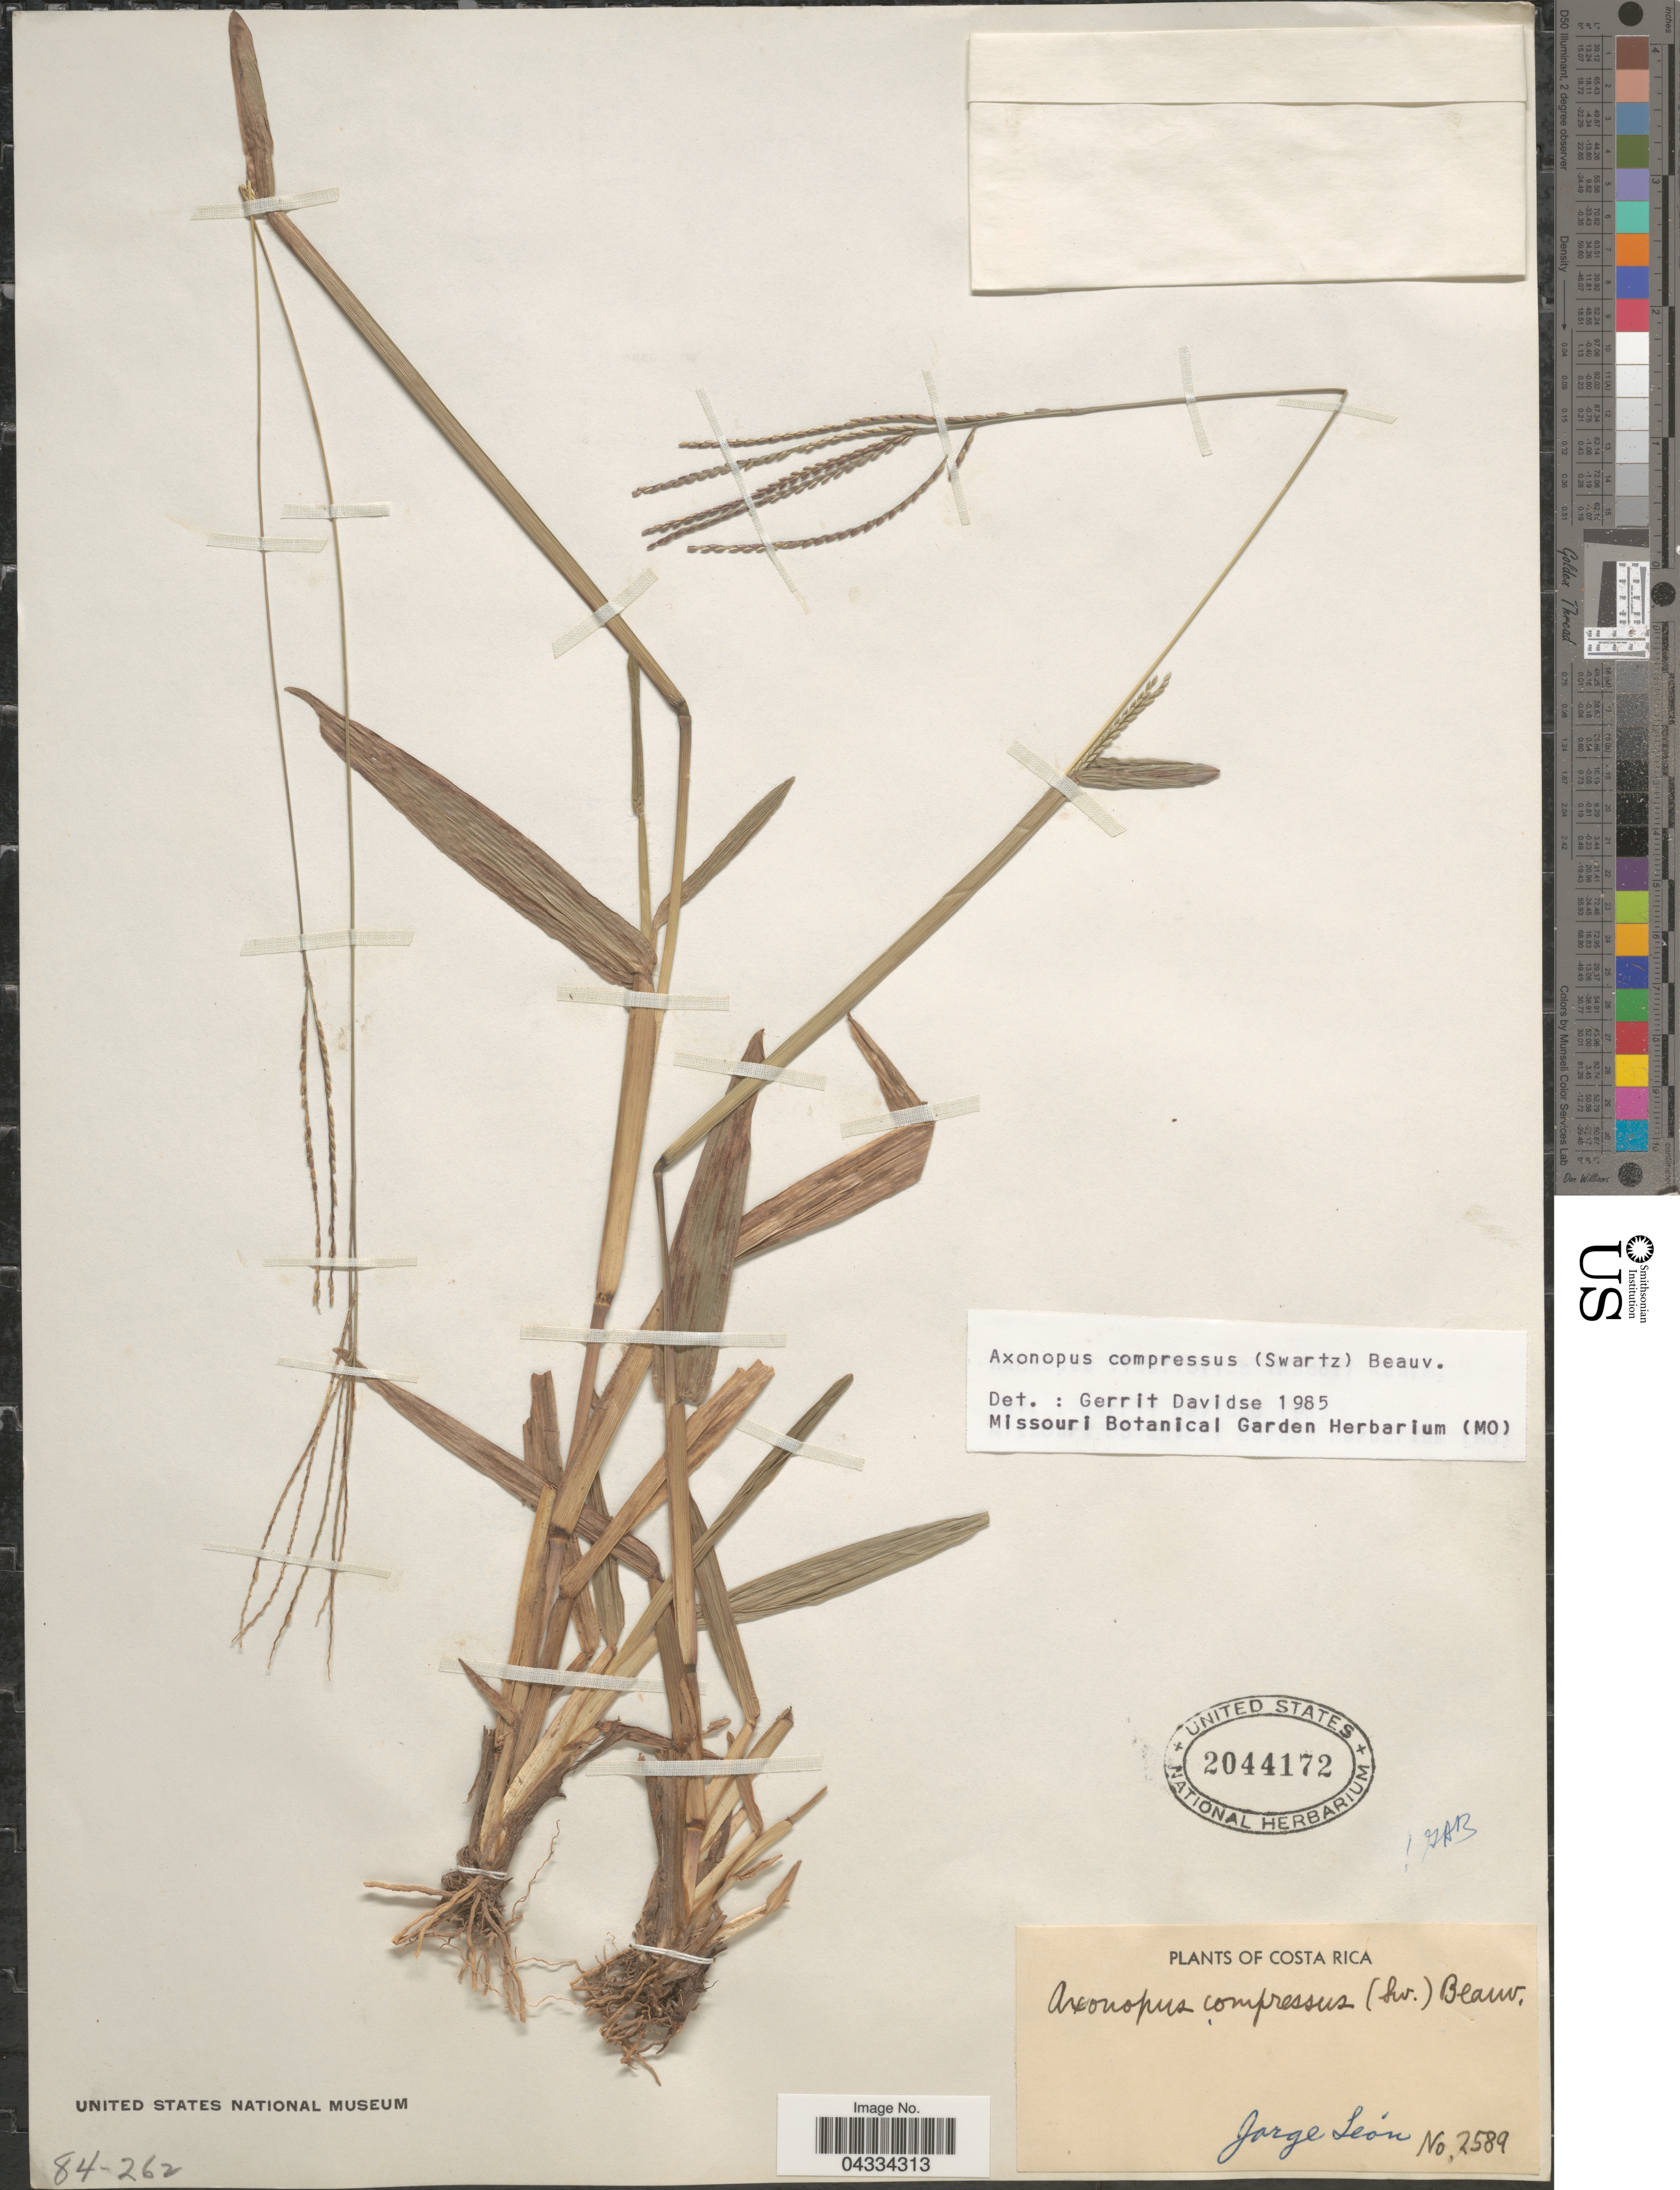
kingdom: Plantae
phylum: Tracheophyta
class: Liliopsida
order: Poales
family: Poaceae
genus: Axonopus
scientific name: Axonopus compressus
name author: (Sw.) P. Beauv.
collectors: J. León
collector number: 2589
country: Costa Rica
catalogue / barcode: US 2044172